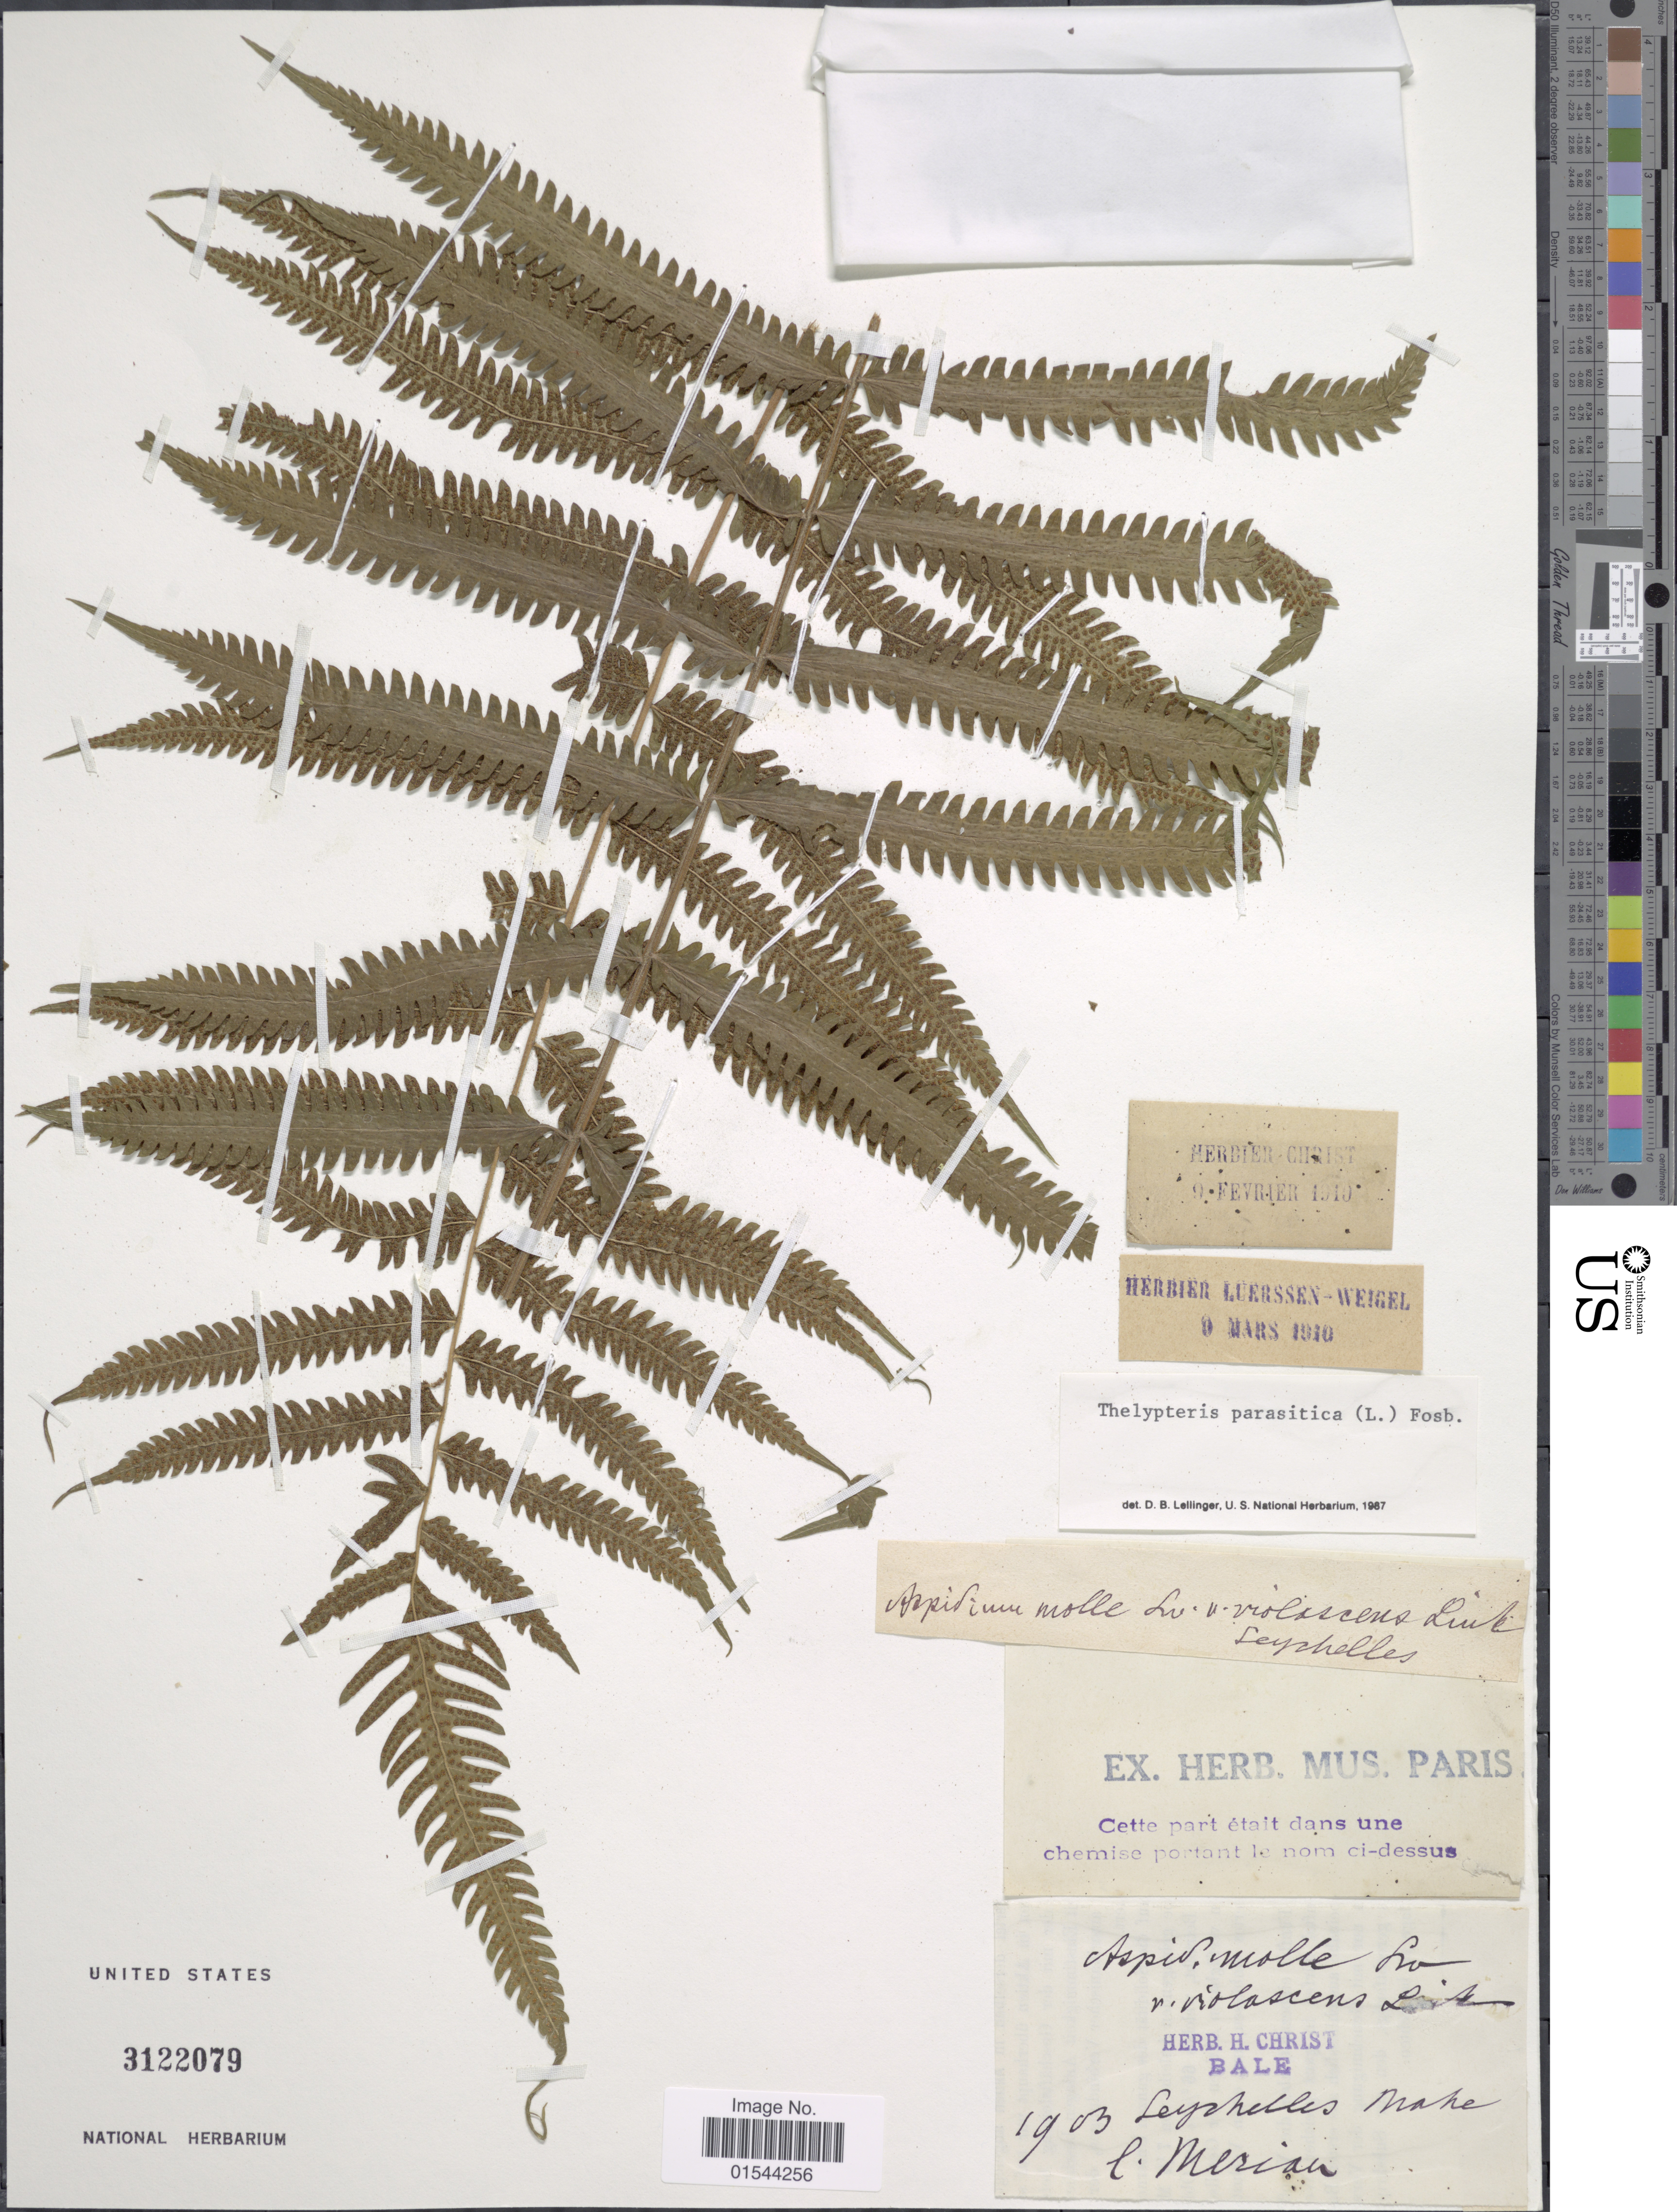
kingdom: Plantae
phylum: Tracheophyta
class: Polypodiopsida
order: Polypodiales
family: Thelypteridaceae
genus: Christella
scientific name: Christella parasitica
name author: (L.) H. Lév.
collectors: Meriau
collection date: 1903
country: Seychelles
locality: Seychelles Lake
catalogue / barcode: US 3122079